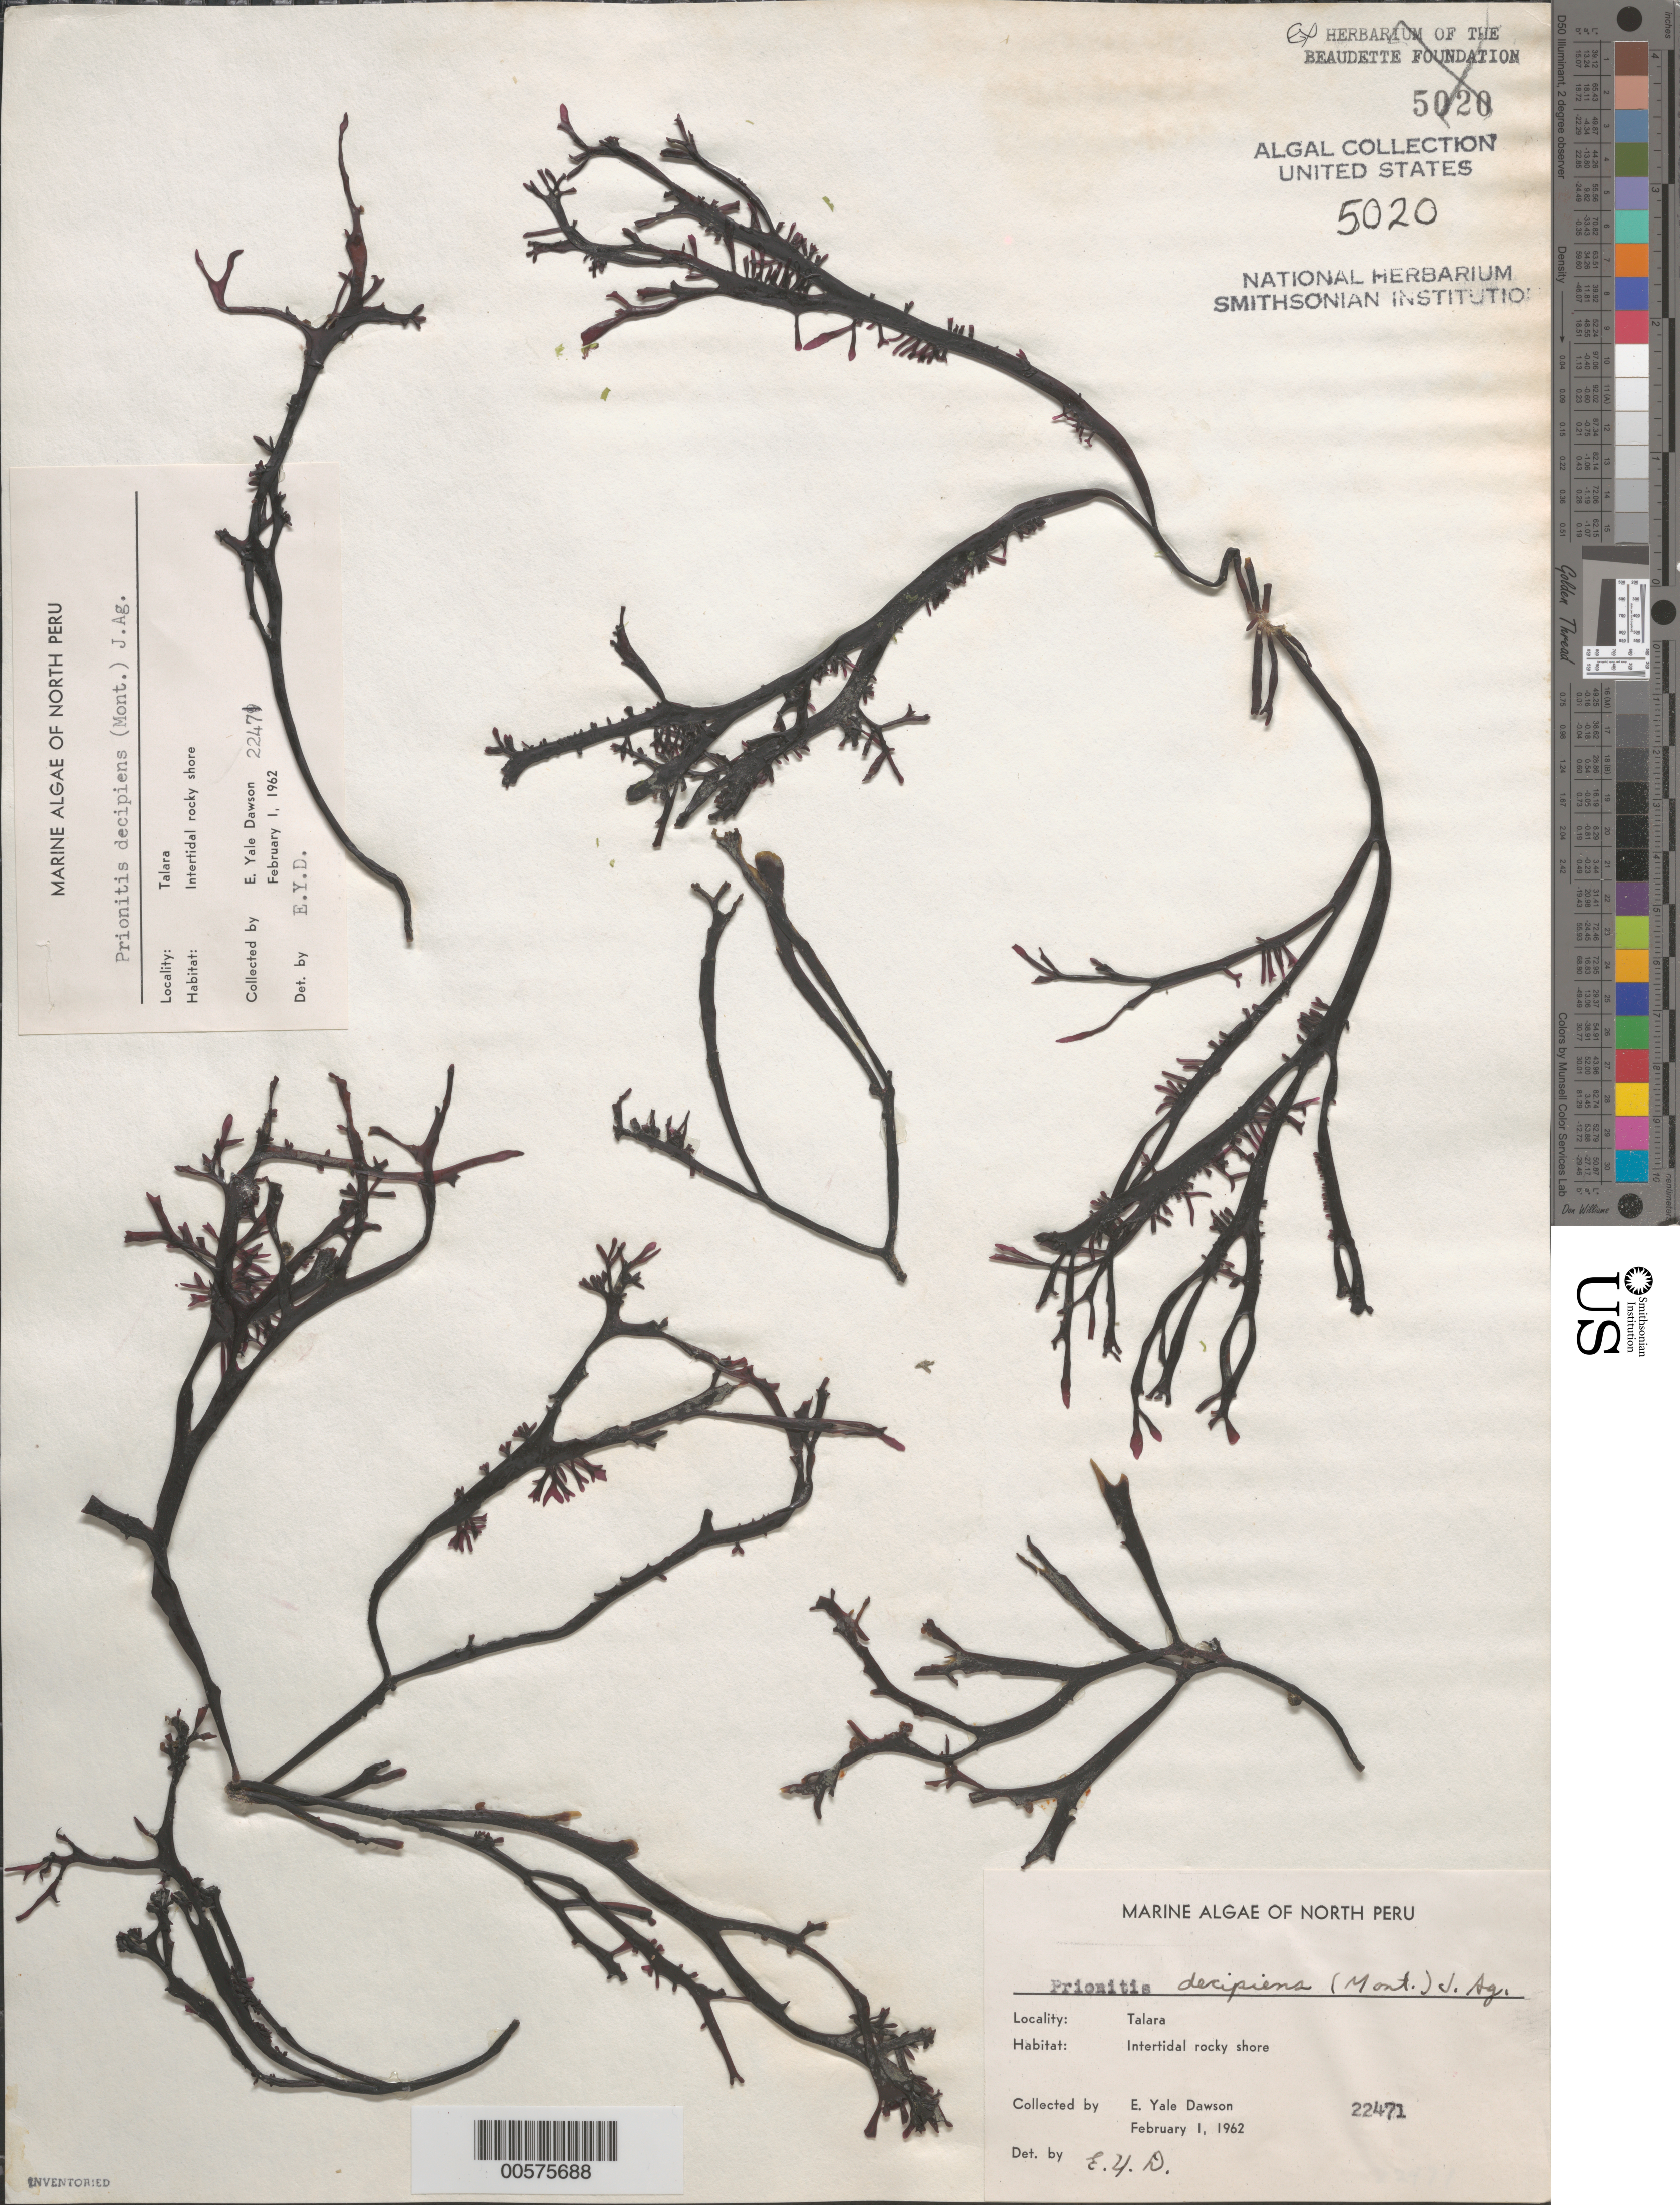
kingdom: Plantae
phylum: Rhodophyta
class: Florideophyceae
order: Halymeniales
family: Halymeniaceae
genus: Neorubra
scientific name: Neorubra decipiens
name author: (Montagne) M.S.Calderon et al.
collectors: E. Y. Dawson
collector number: EYD 22471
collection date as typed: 01 Feb 1962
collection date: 1962-02-01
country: Peru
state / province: Piura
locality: Talara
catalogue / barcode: US 5020